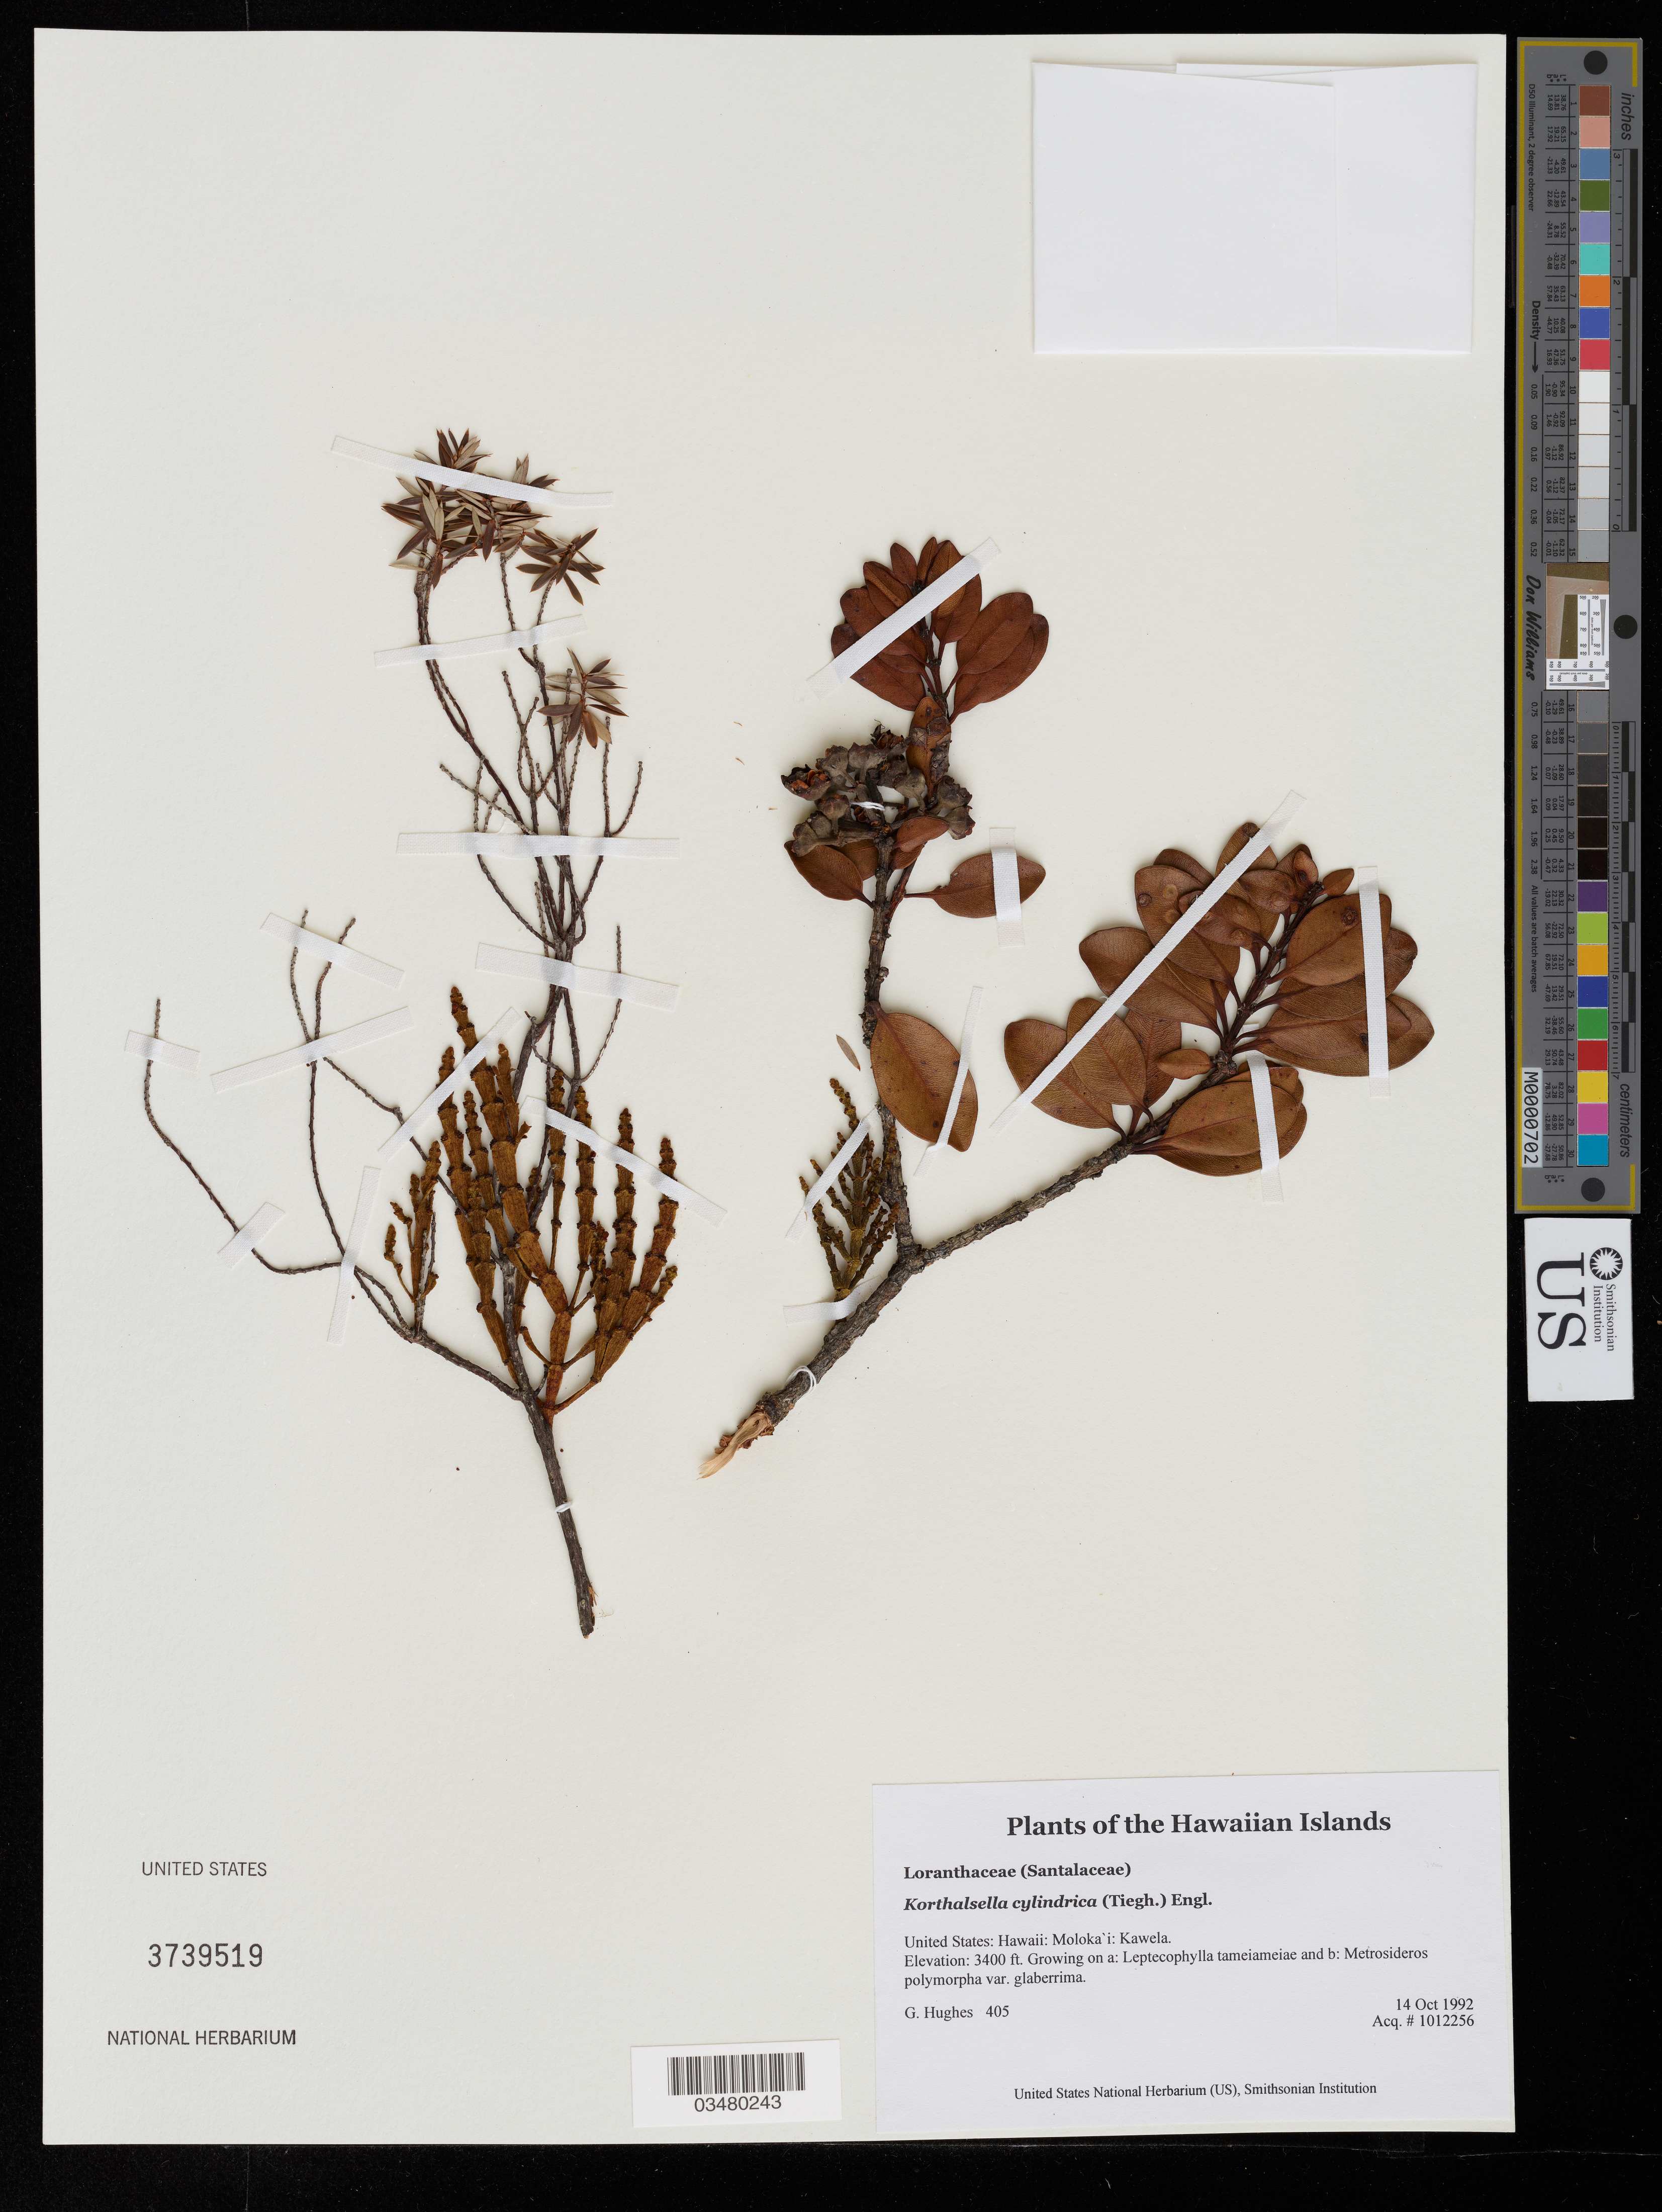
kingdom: Plantae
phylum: Tracheophyta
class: Magnoliopsida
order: Santalales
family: Viscaceae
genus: Korthalsella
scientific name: Korthalsella cylindrica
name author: (Tiegh.) Engl.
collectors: G. Hughes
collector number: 405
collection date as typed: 10-14-92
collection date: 1992-10-14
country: United States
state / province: Hawaii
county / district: Maui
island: Moloka'i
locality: Kawela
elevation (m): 1036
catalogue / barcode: US 3739519